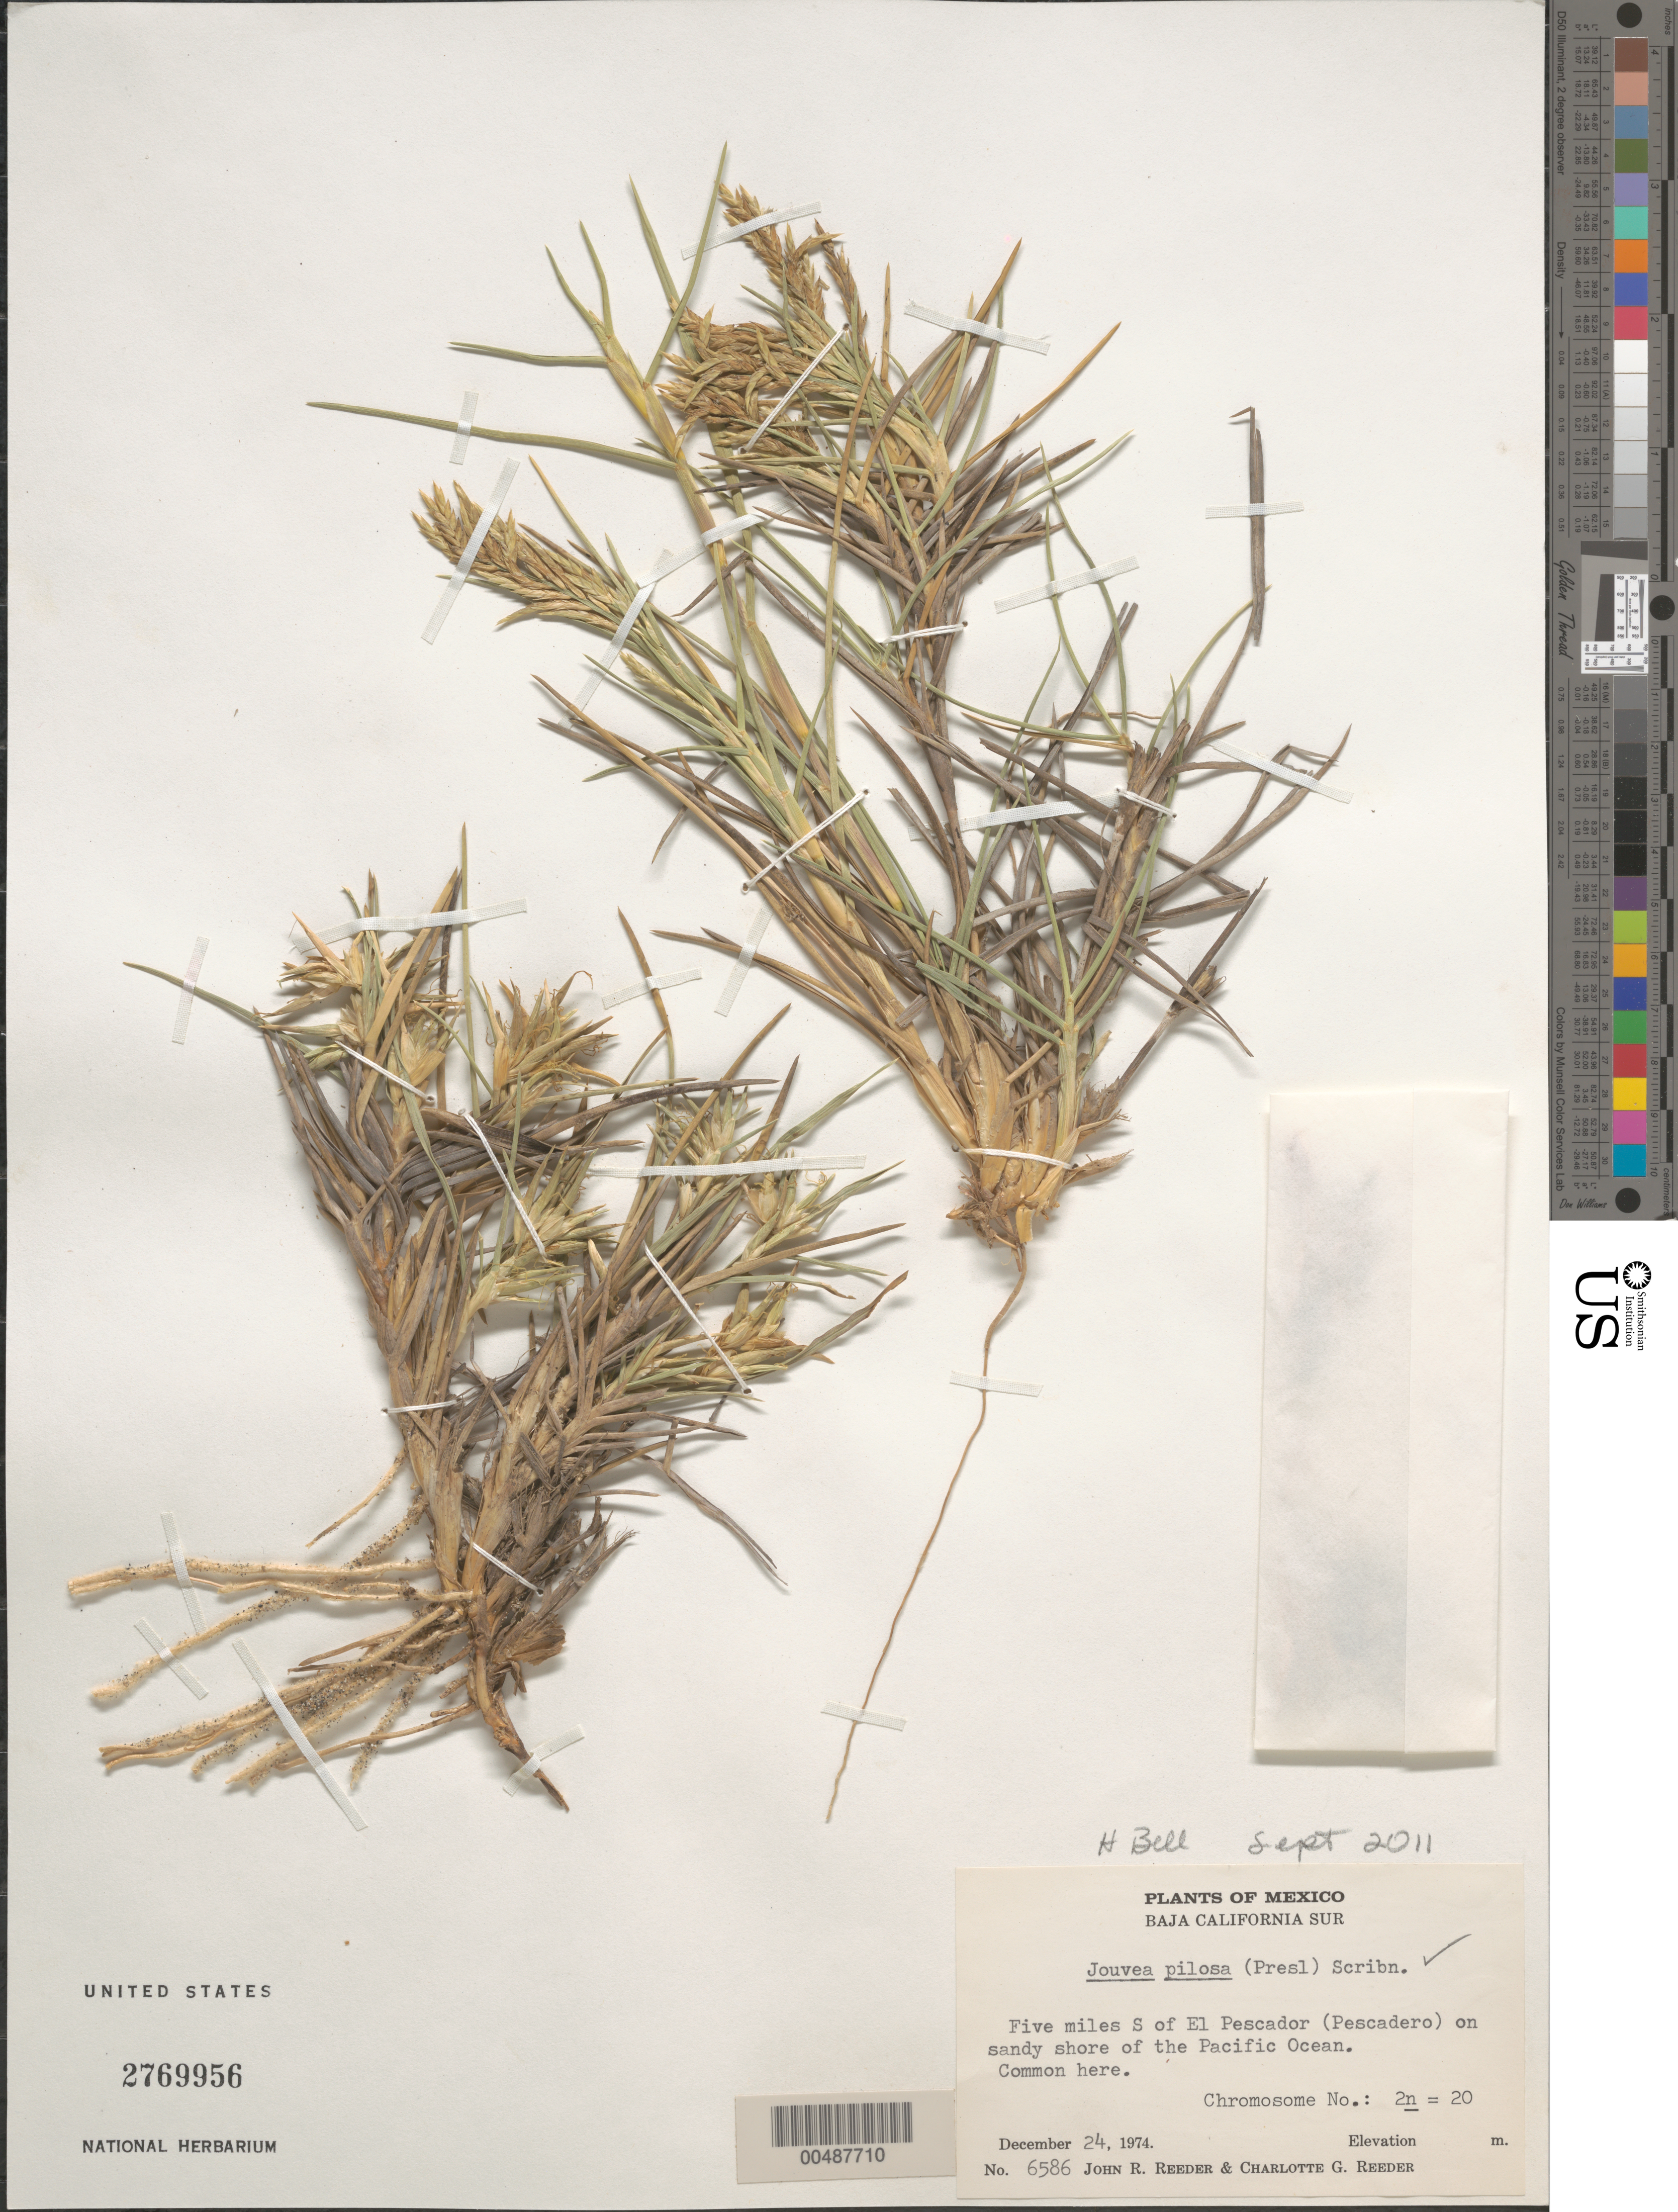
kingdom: Plantae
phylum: Tracheophyta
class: Liliopsida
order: Poales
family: Poaceae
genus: Jouvea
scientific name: Jouvea pilosa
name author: (J. Presl) Scribn.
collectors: J. R. Reeder & C. G. Reeder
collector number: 6586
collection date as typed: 24 Dec 1974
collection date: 1974-12-24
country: Mexico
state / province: Baja California Sur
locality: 5 mi S of El Pescador (Pescadero) on sandy shore of the Pacific Ocean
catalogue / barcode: US 2769956